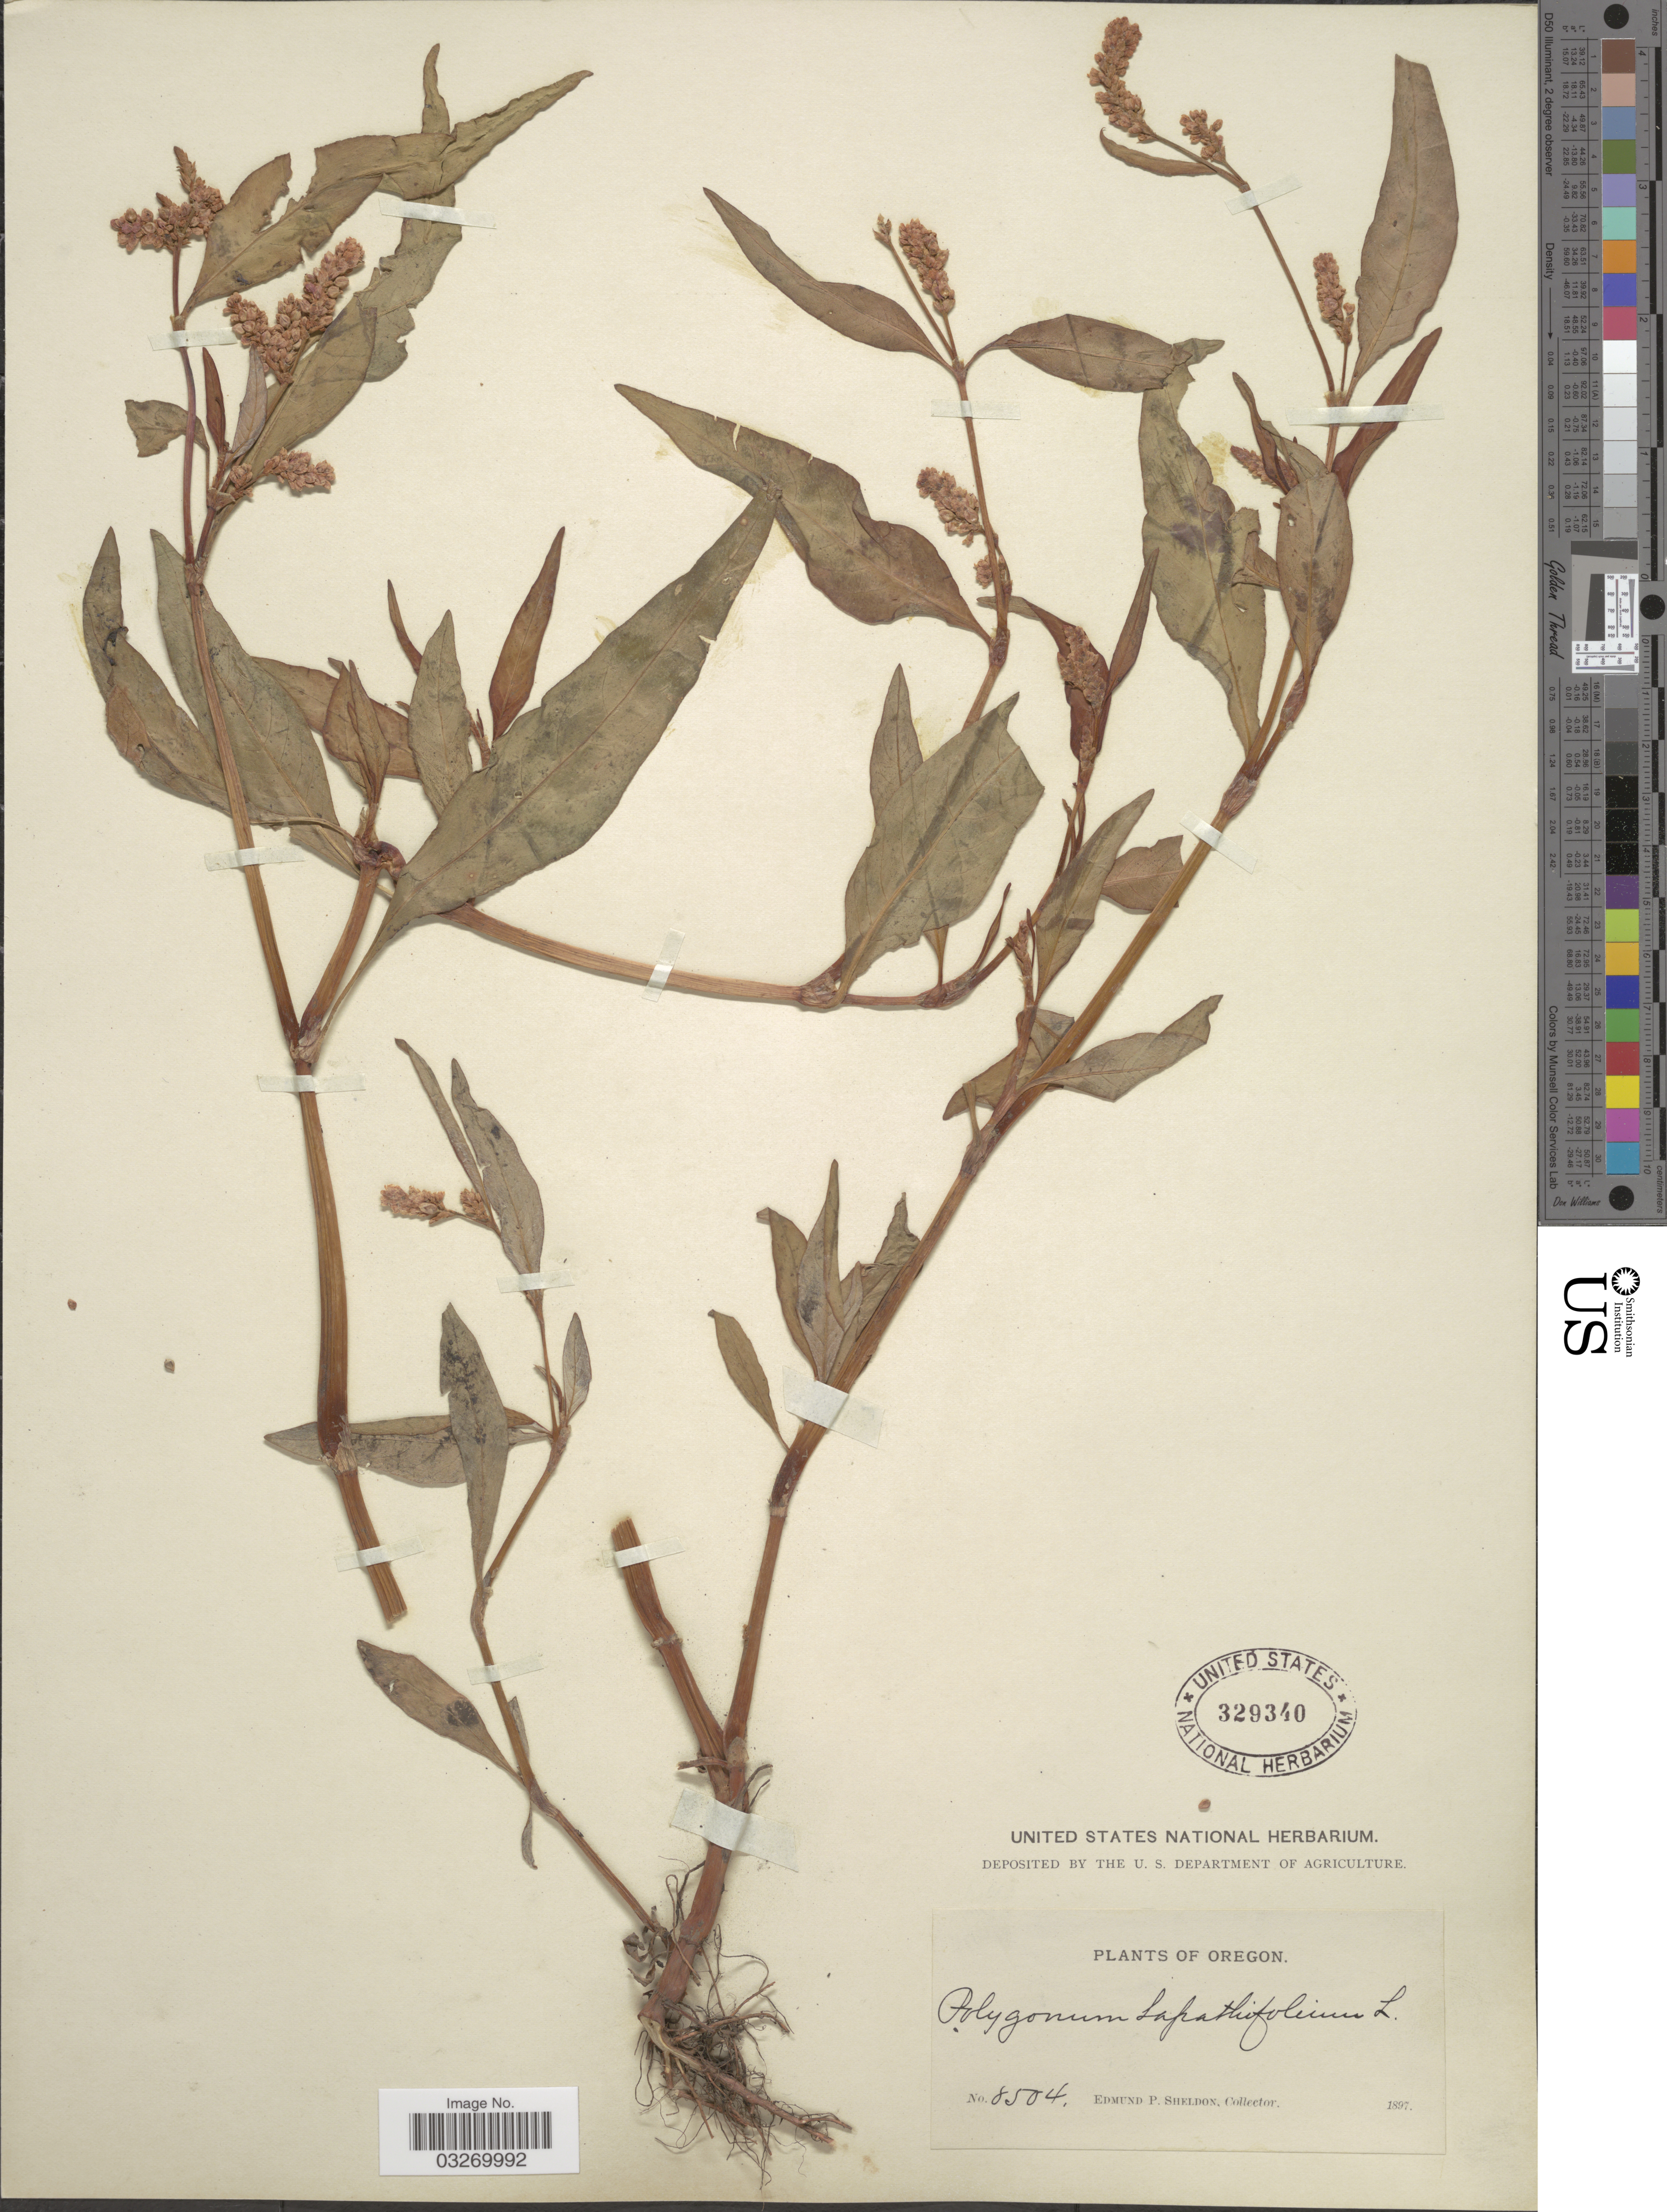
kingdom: Plantae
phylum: Tracheophyta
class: Magnoliopsida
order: Caryophyllales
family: Polygonaceae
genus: Persicaria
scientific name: Persicaria lapathifolia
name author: (L.) Delarbre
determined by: Atha, D. E.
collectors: E. P. Sheldon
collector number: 8504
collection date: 1897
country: United States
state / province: Oregon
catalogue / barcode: US 329340